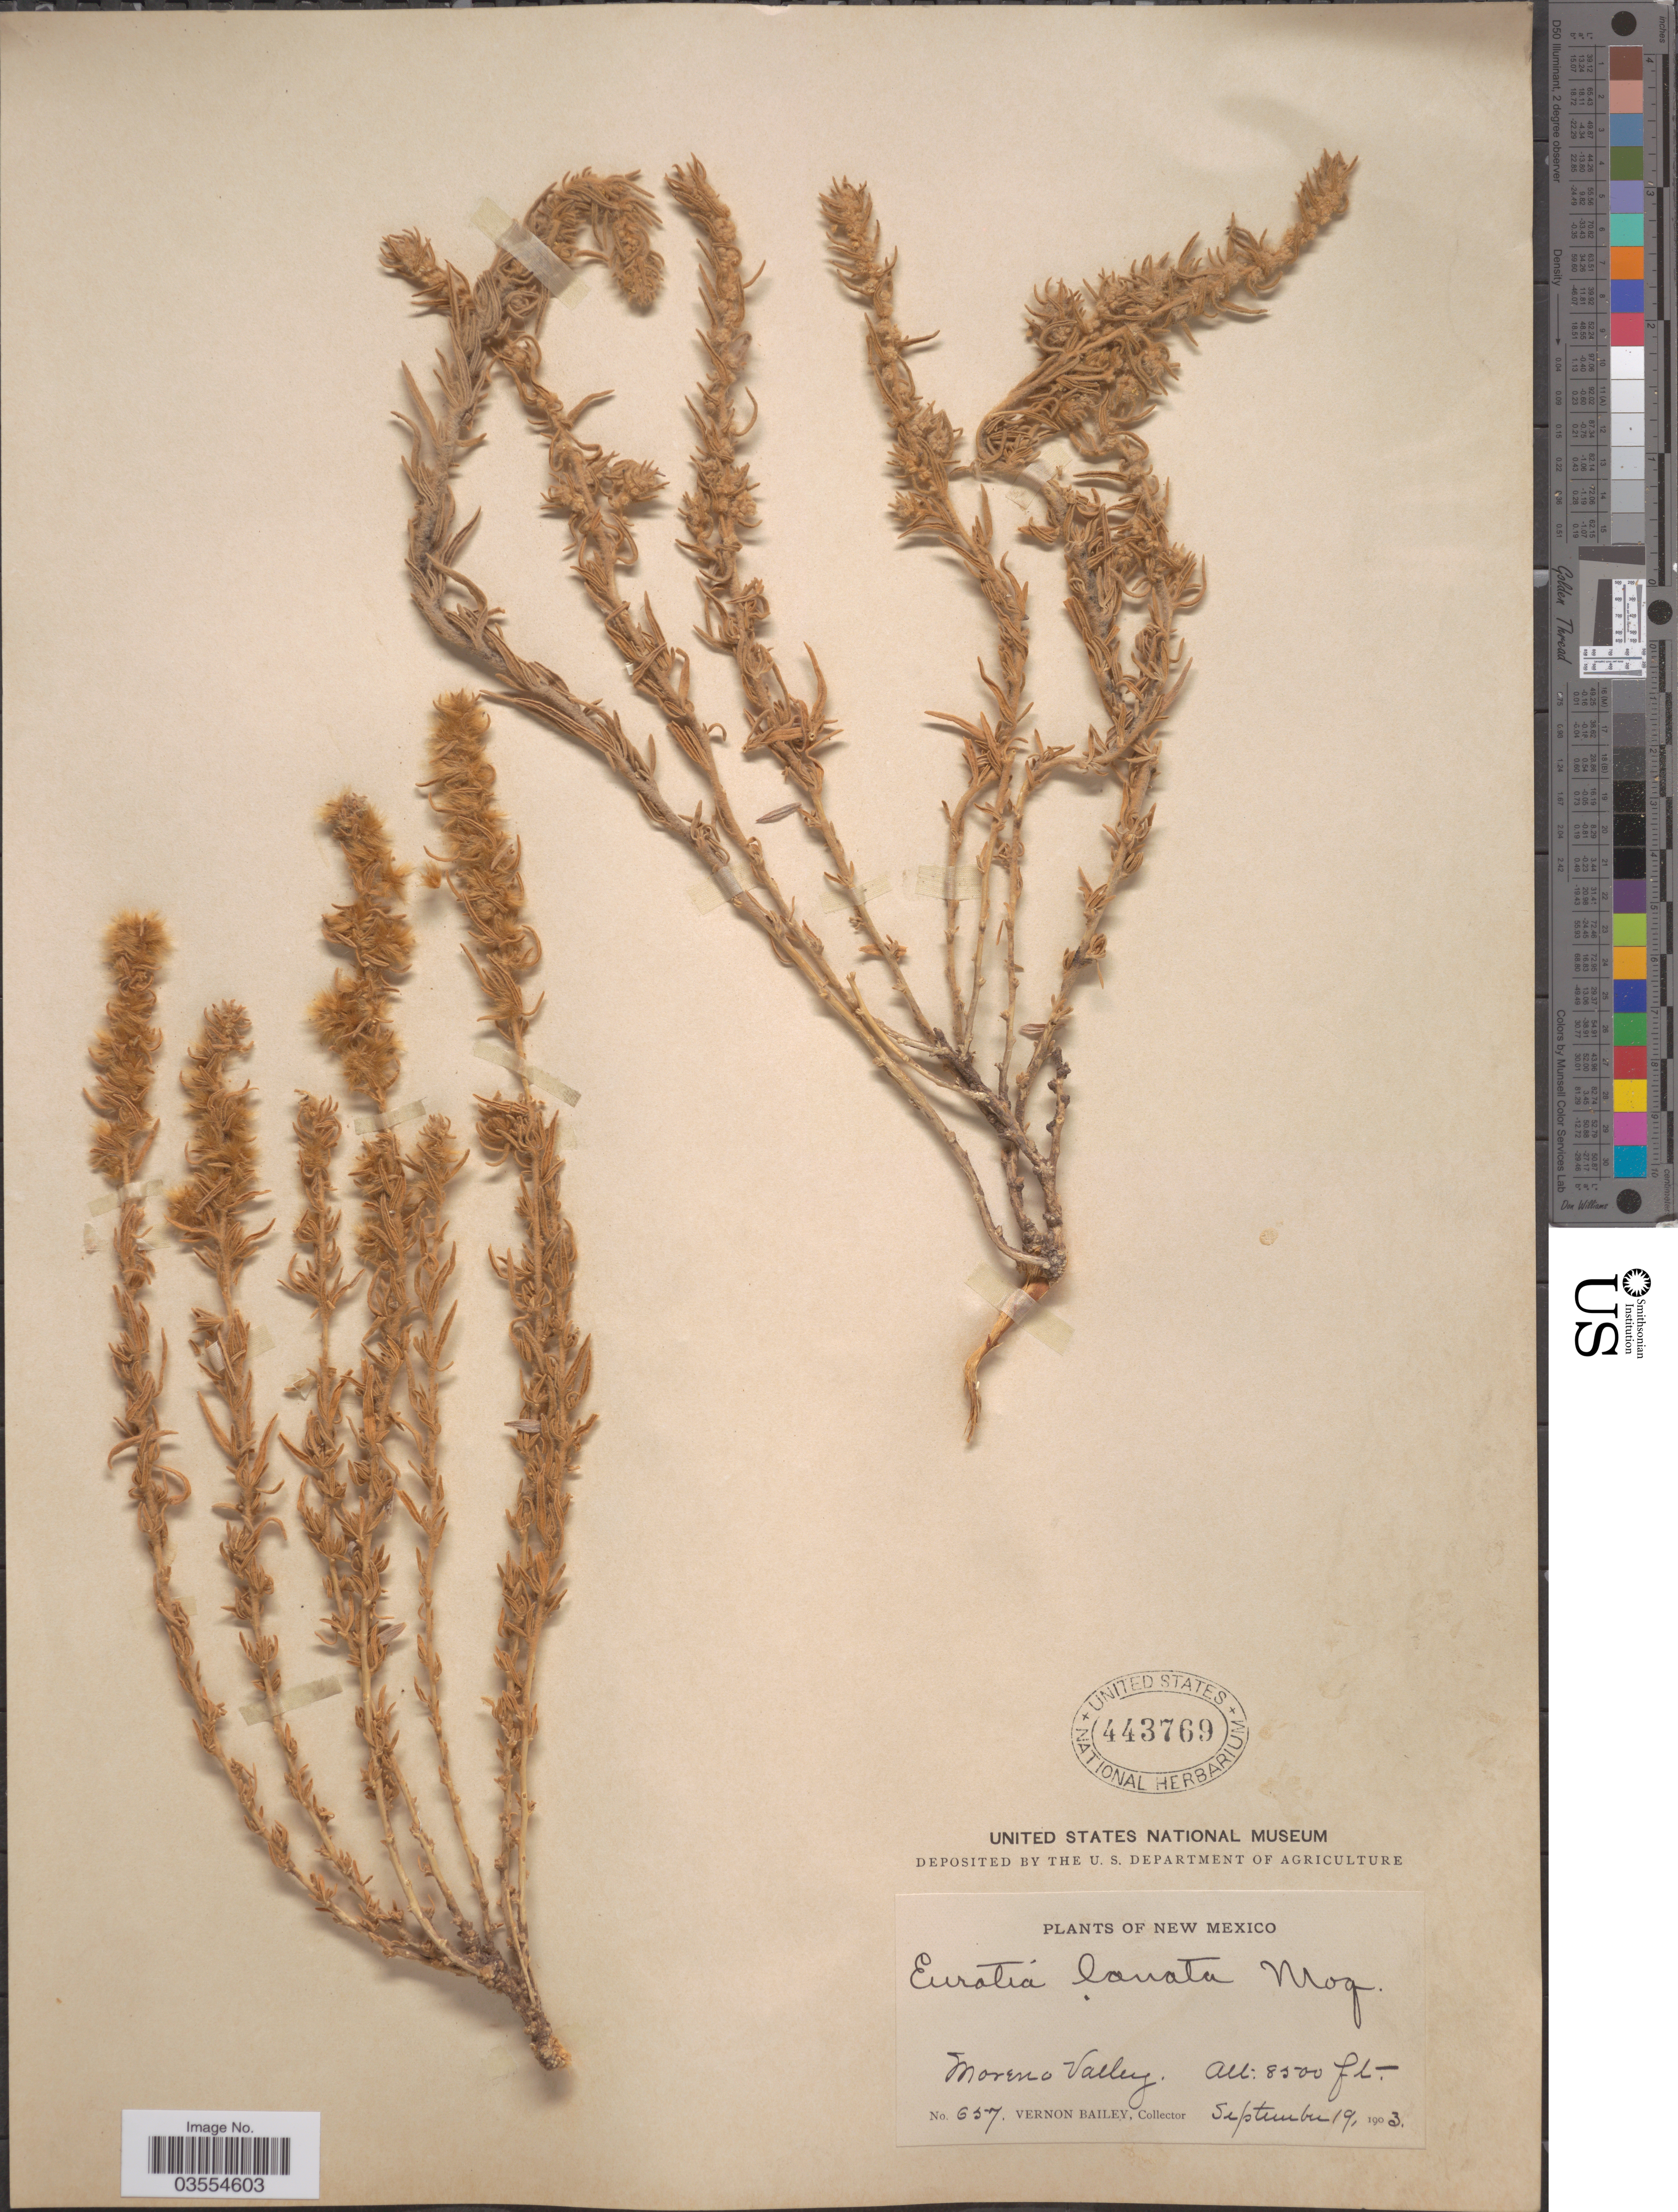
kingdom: Plantae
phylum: Tracheophyta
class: Magnoliopsida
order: Caryophyllales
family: Amaranthaceae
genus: Krascheninnikovia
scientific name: Krascheninnikovia lanata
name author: (Pursh) A. Meeuse & A.Smit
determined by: U.S. National Herbarium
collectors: V. O. Bailey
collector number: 657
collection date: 1903-09-19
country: United States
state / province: New Mexico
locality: Moreno Valley.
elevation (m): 2591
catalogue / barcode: US 443769